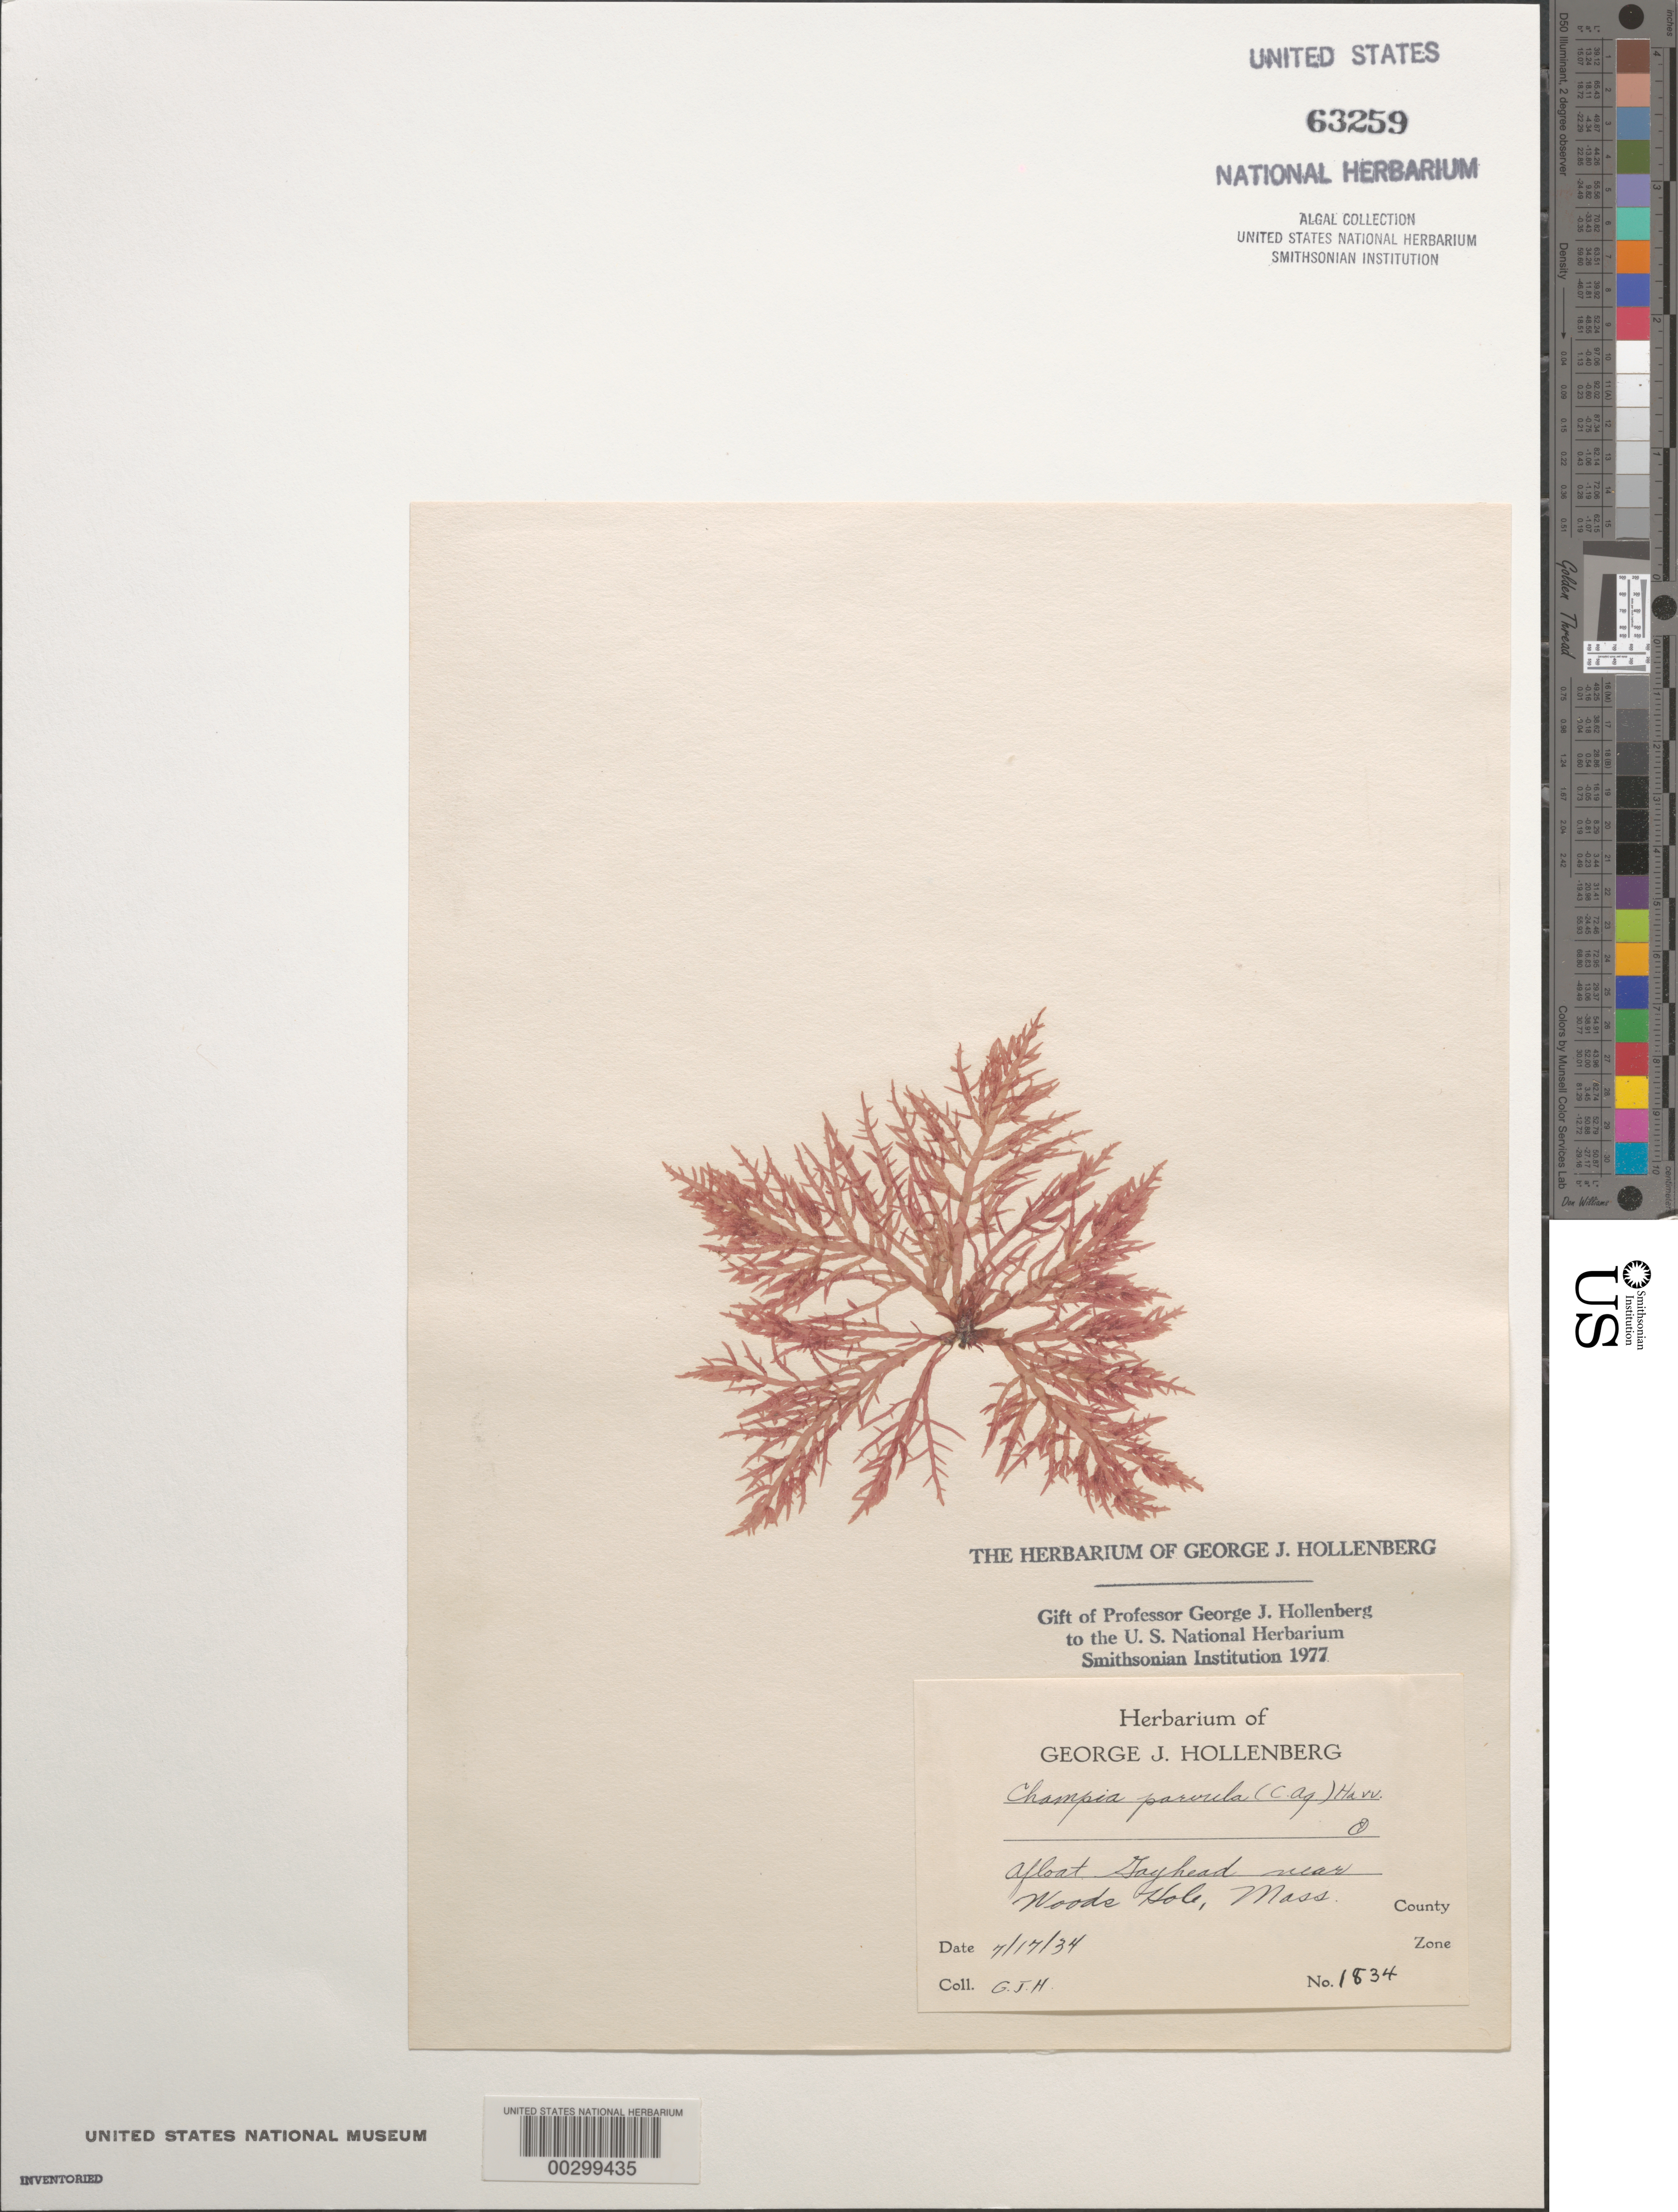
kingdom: Plantae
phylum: Rhodophyta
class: Florideophyceae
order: Rhodymeniales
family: Champiaceae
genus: Champia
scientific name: Champia parvula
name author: (C. Agardh) Harv.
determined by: Hollenberg, George J.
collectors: G. Hollenberg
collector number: GJH 1834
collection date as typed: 17 Jul 1934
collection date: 1934-07-17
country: United States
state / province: Massachusetts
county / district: Dukes County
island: Martha's Vineyard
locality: Gay Head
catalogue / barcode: US 63259